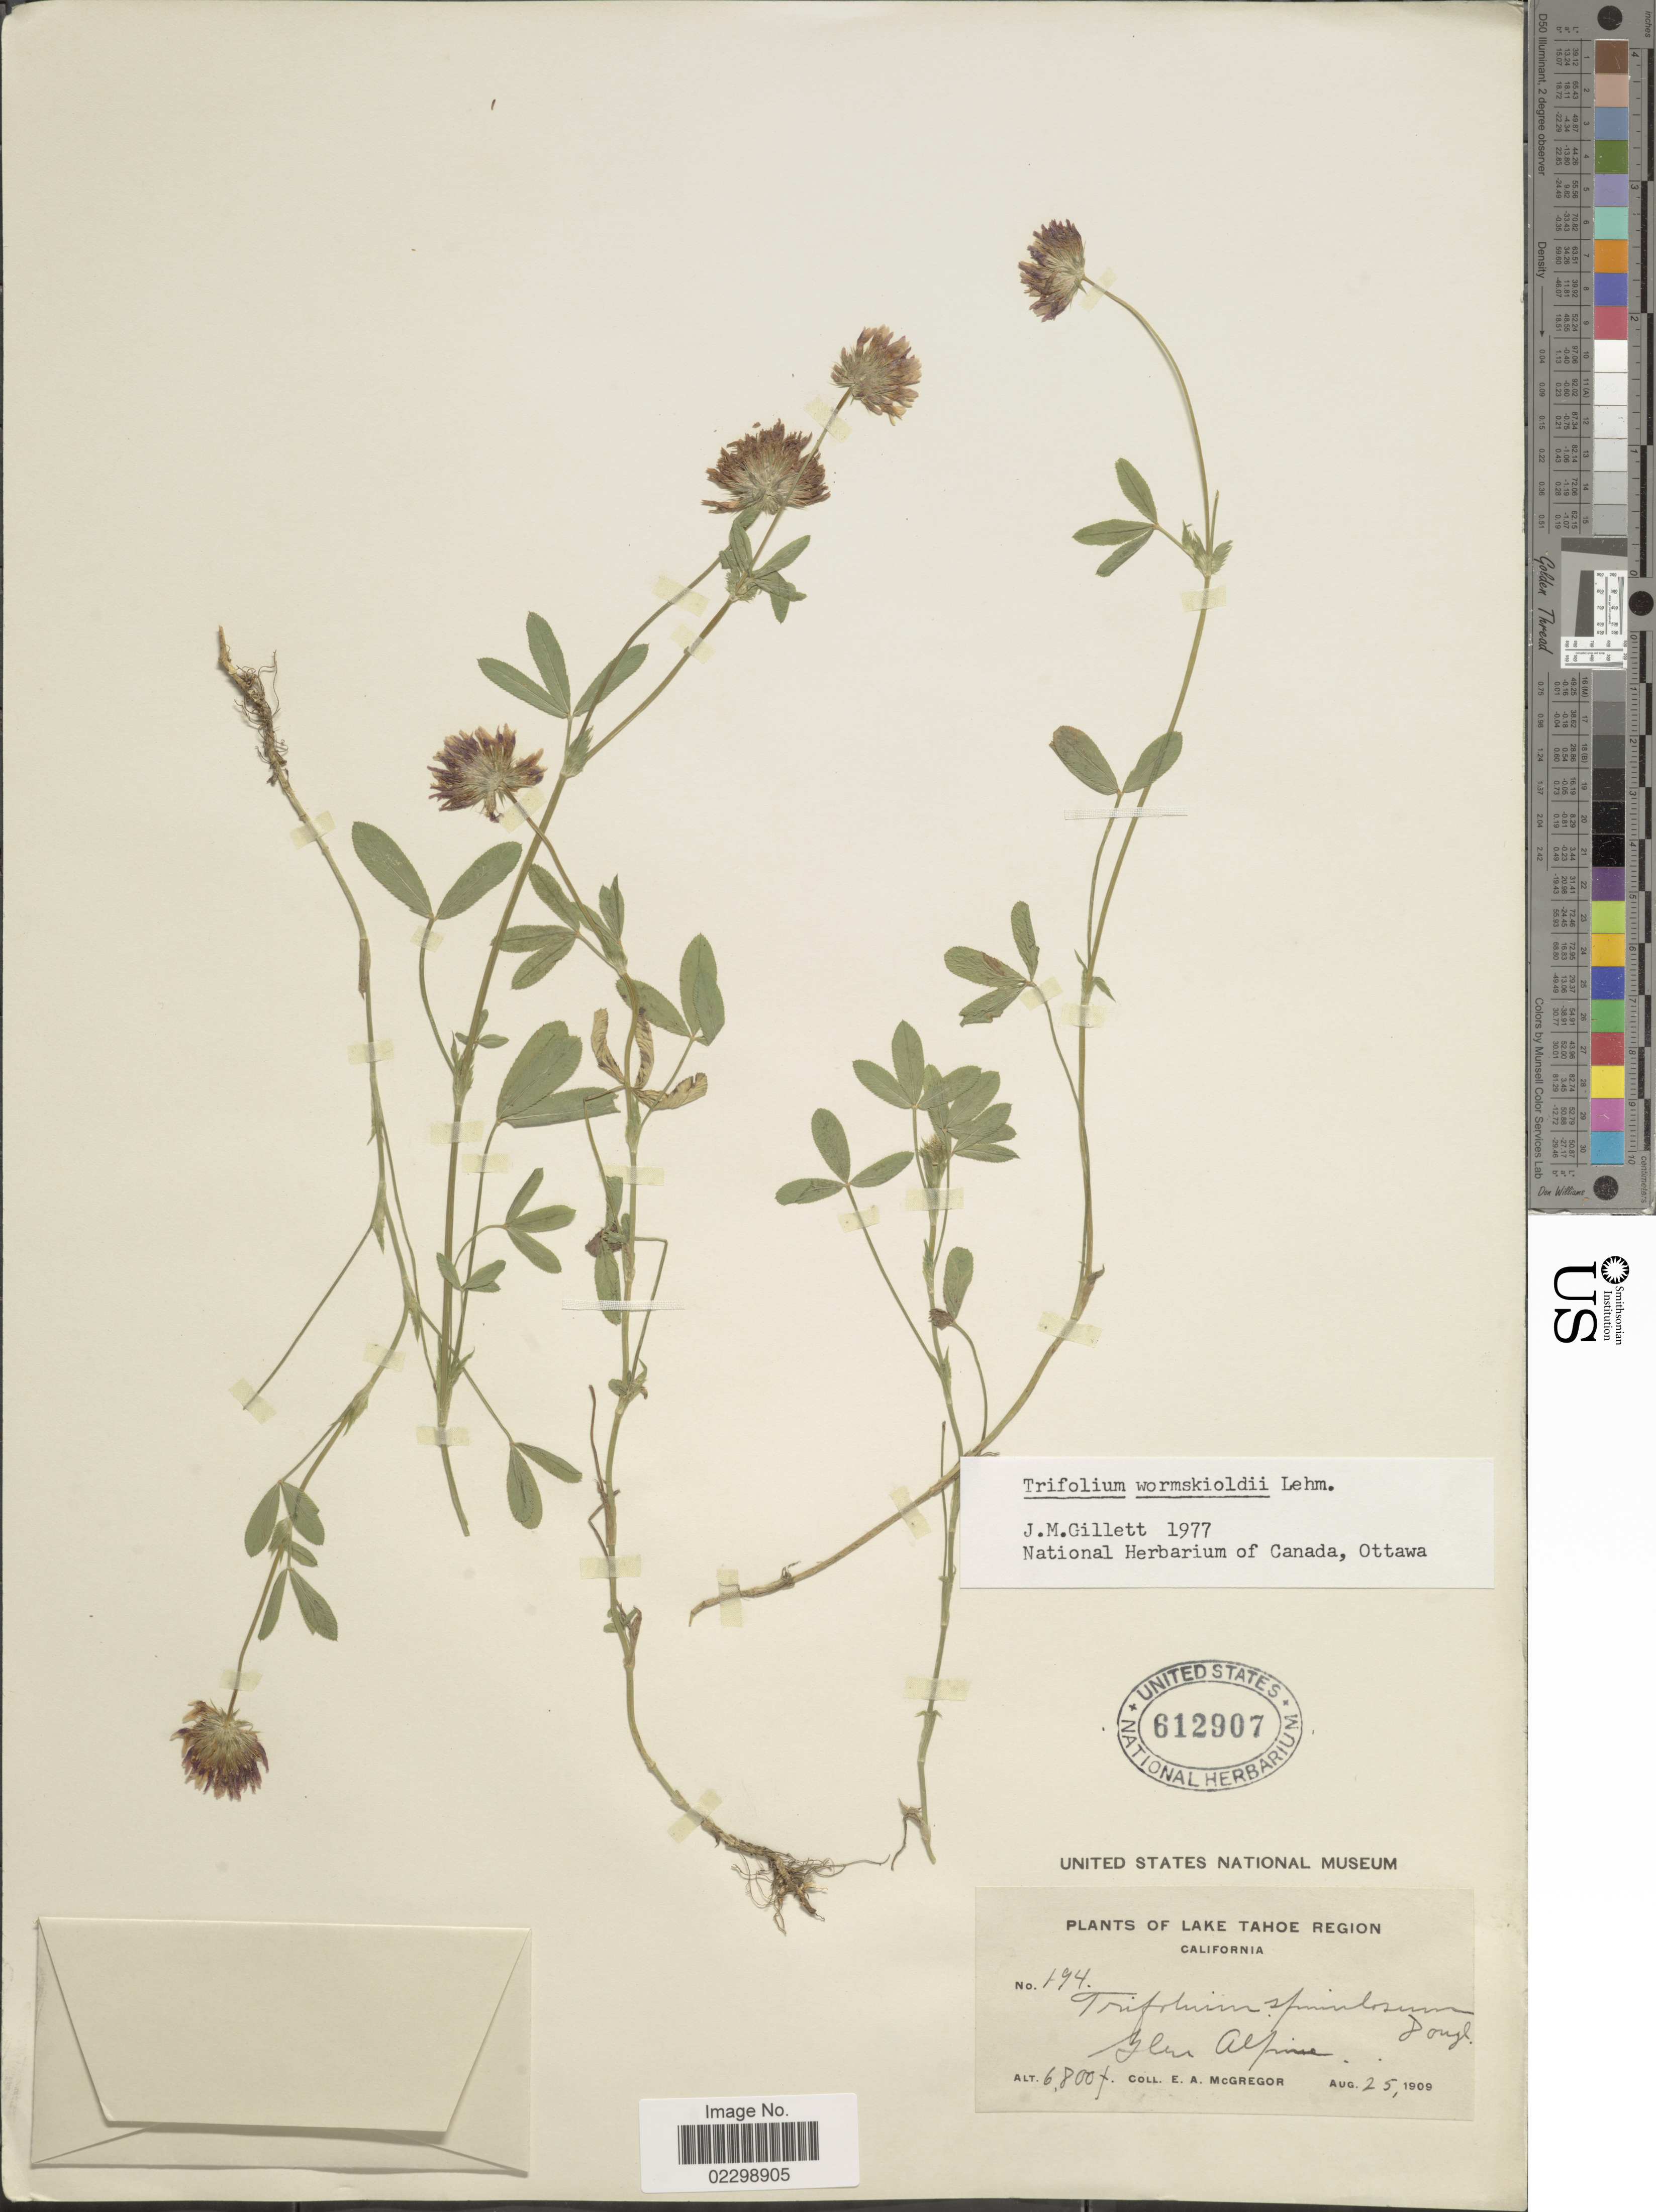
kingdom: Plantae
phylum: Tracheophyta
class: Magnoliopsida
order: Fabales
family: Fabaceae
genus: Trifolium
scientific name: Trifolium wormskioldii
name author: Lehm.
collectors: E. A. McGregor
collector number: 194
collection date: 1909-08-25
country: United States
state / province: California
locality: Lake Tahoe Region, Glen Alpine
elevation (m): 2073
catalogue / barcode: US 612907